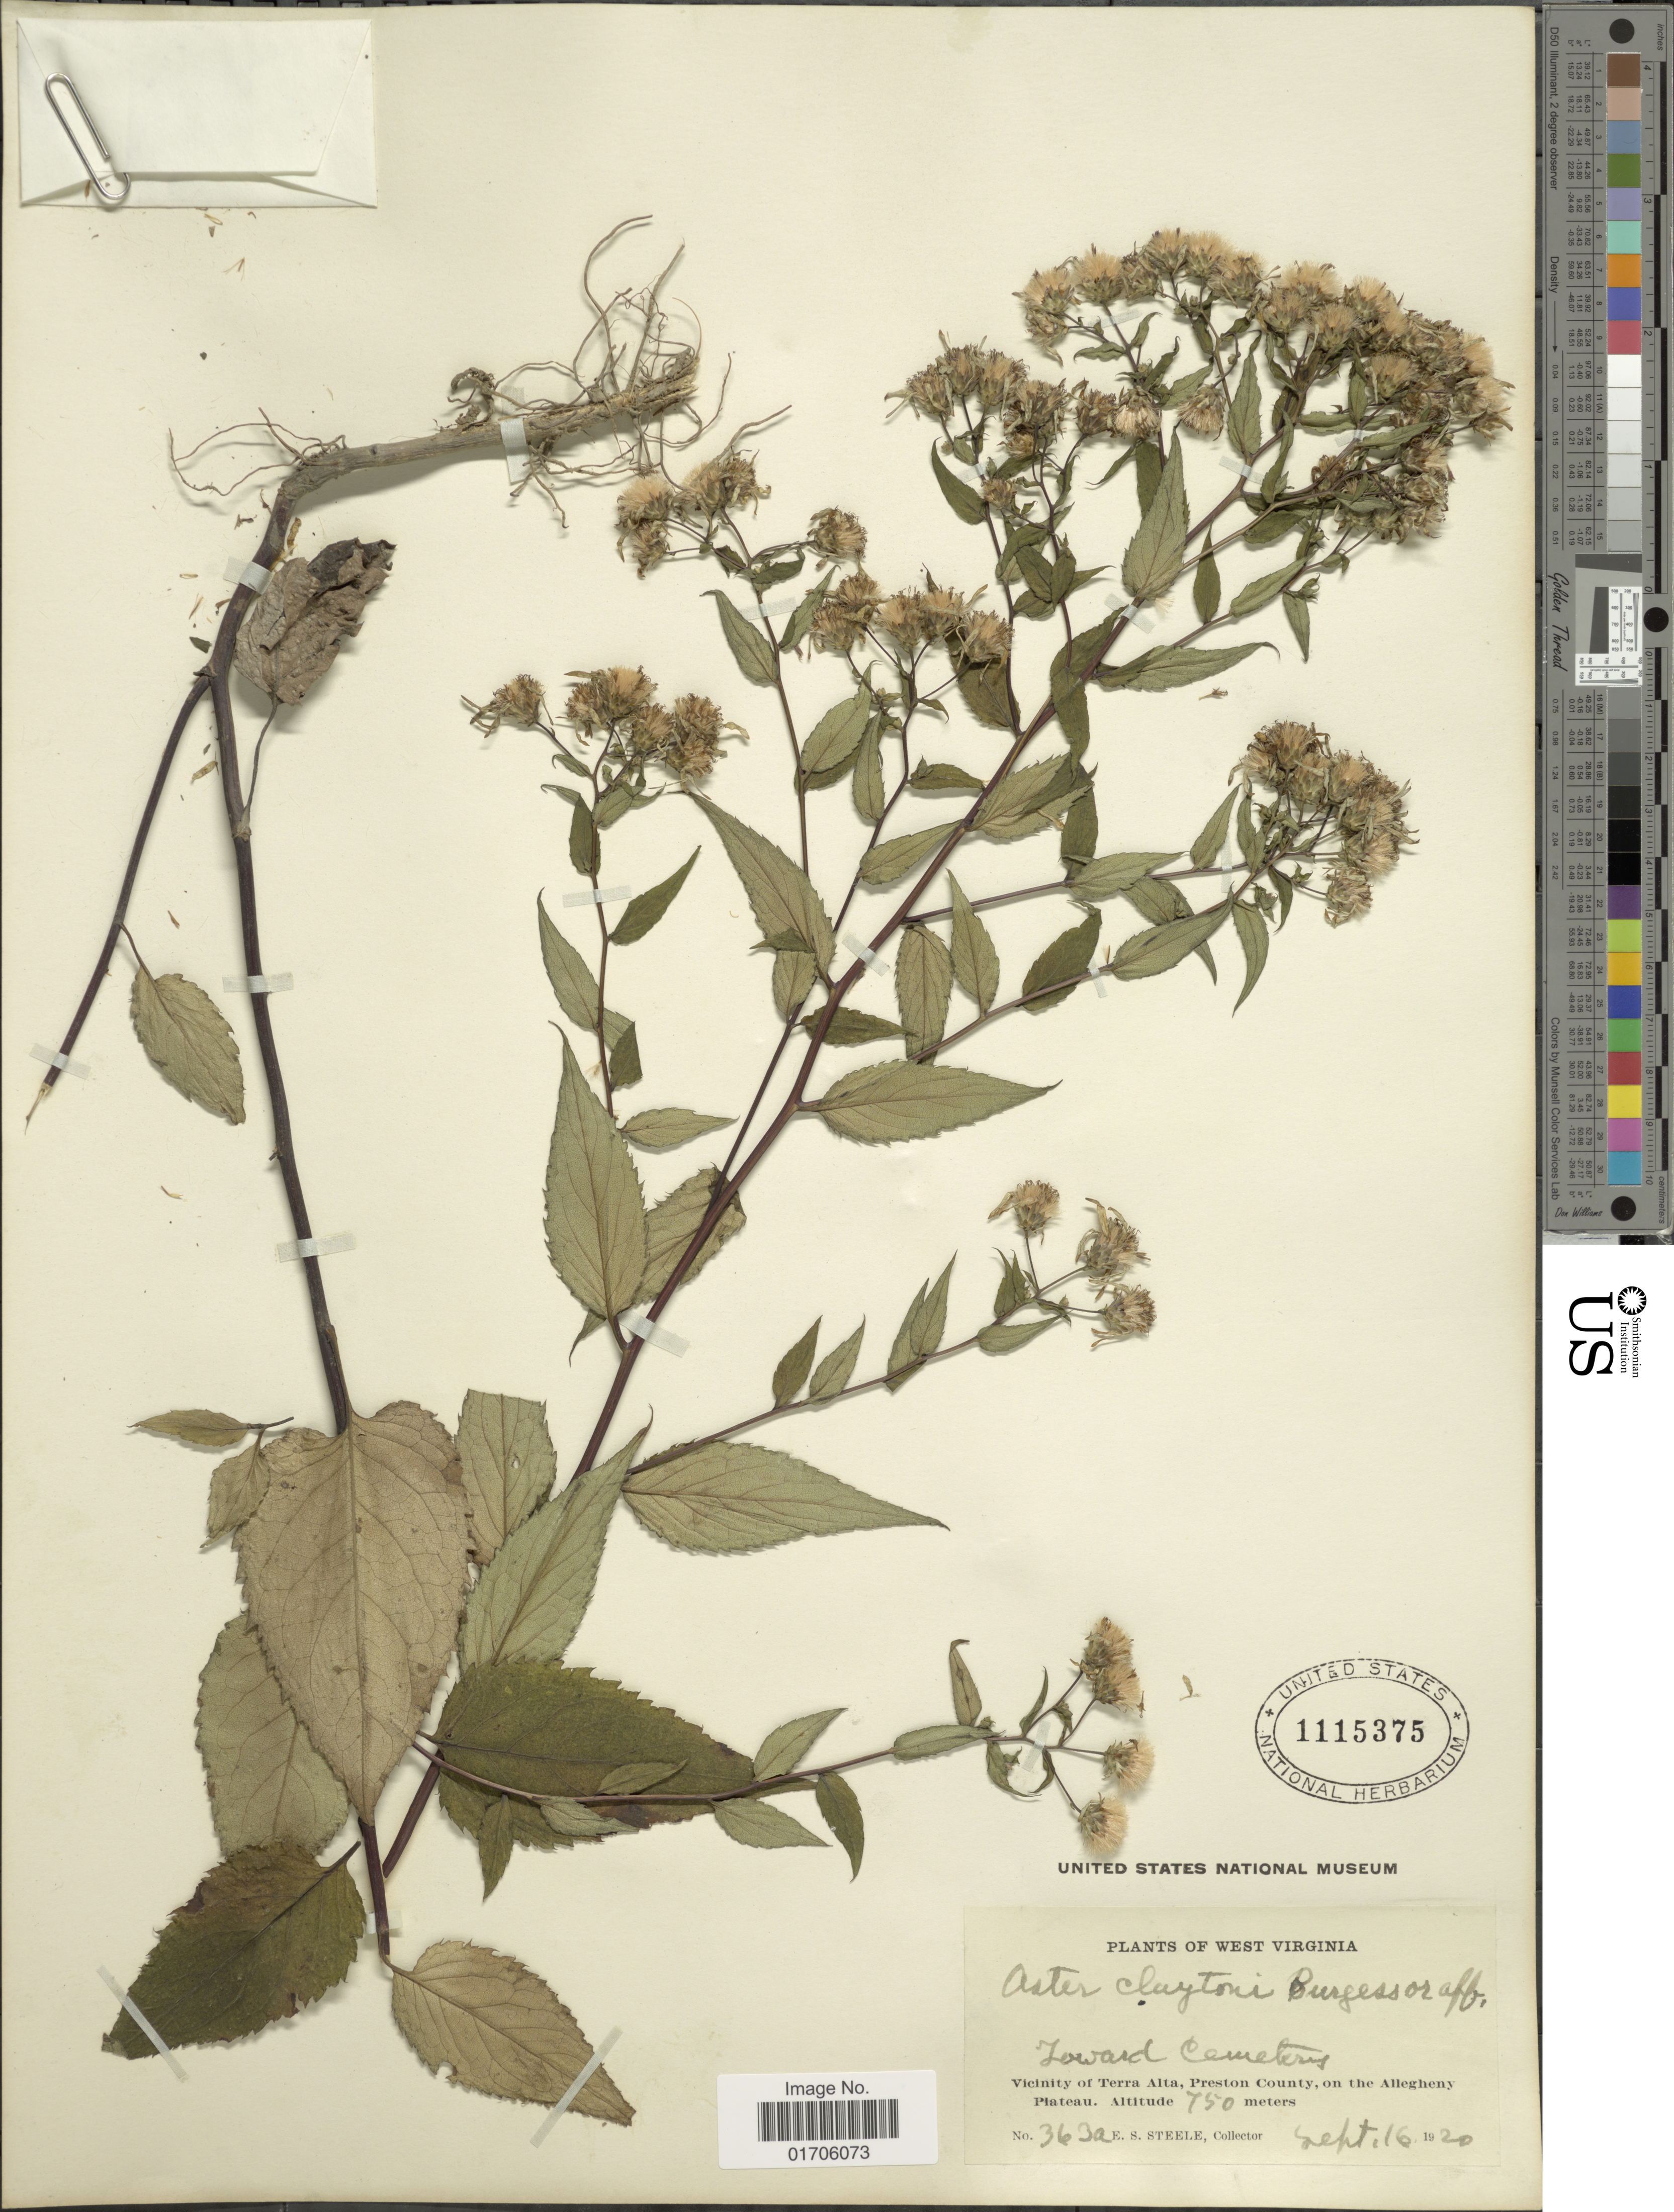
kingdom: Plantae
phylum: Tracheophyta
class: Magnoliopsida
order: Asterales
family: Asteraceae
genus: Aster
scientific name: Aster claytonii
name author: E.S. Burgess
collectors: E. Steele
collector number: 363a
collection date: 1920-09-16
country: United States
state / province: West Virginia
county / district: Preston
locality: Toward Cemetery. Vicinity of Terra Alta, Preston County, on the Allegheny Plateau.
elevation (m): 750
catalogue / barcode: US 1115375